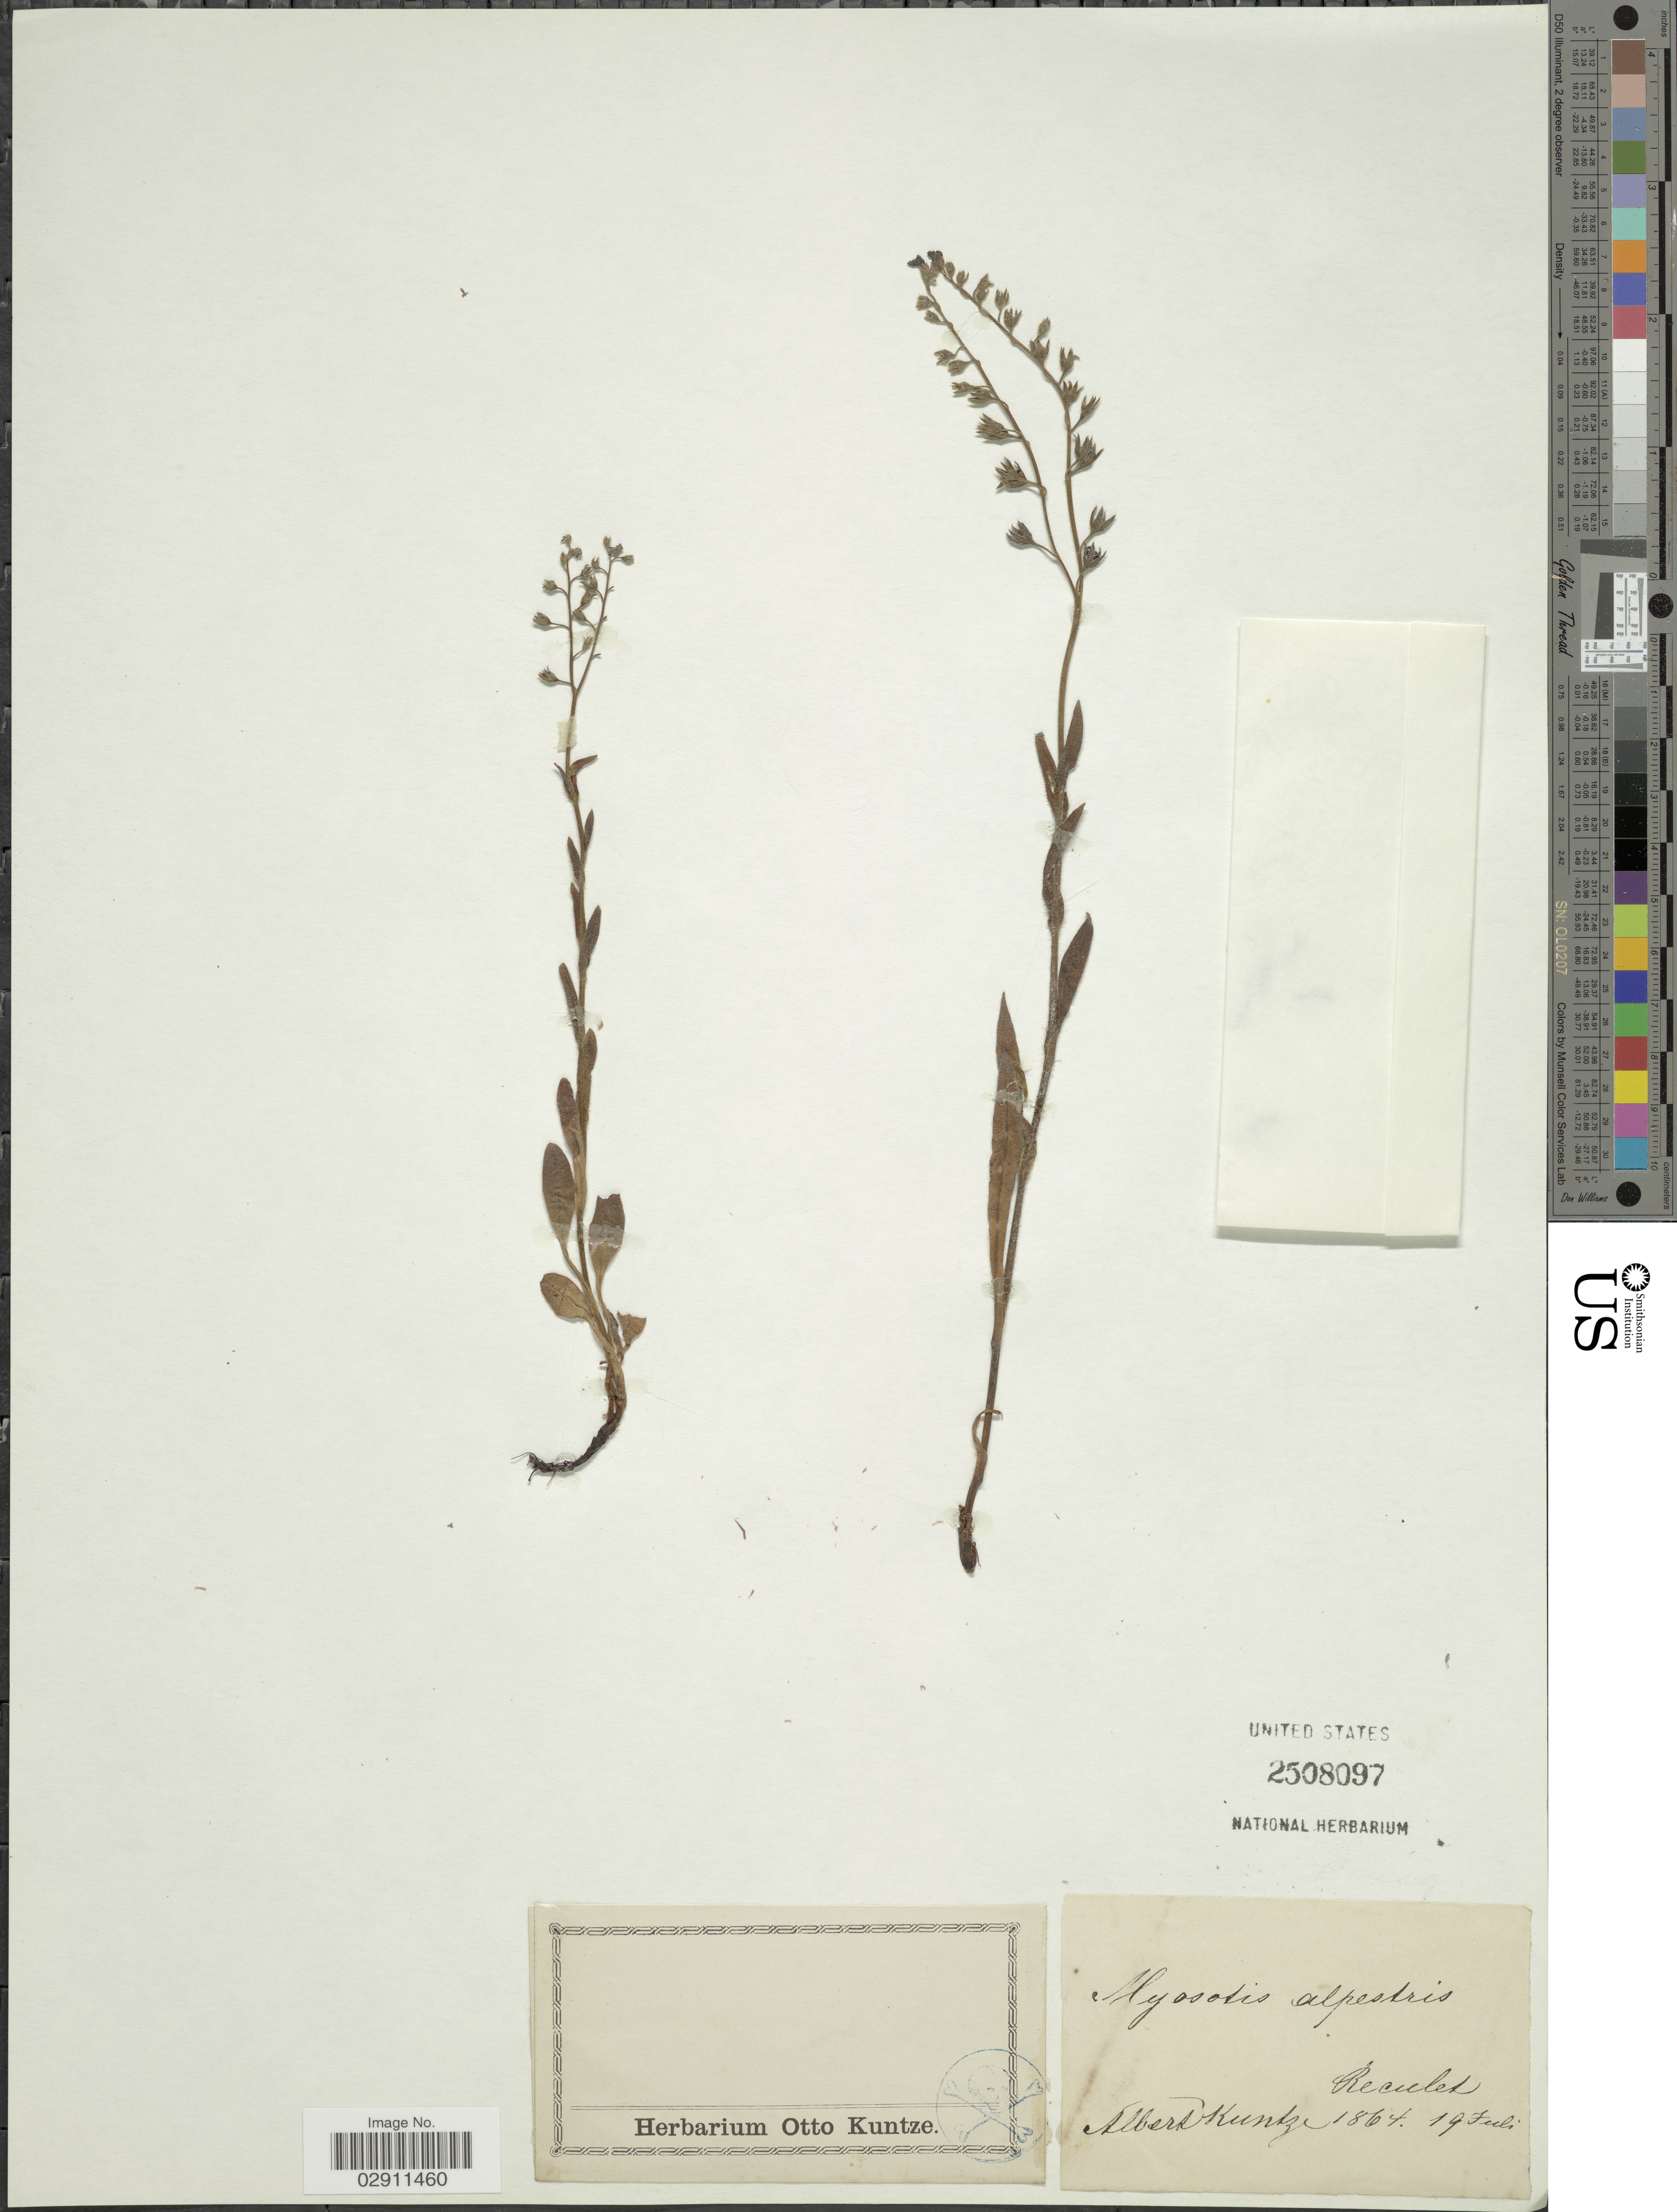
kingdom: Plantae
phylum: Tracheophyta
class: Magnoliopsida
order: Boraginales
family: Boraginaceae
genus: Myosotis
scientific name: Myosotis alpestris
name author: F.W. Schmidt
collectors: A. Kuntze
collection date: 1864-07-19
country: France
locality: Reculet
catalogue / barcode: US 2508097